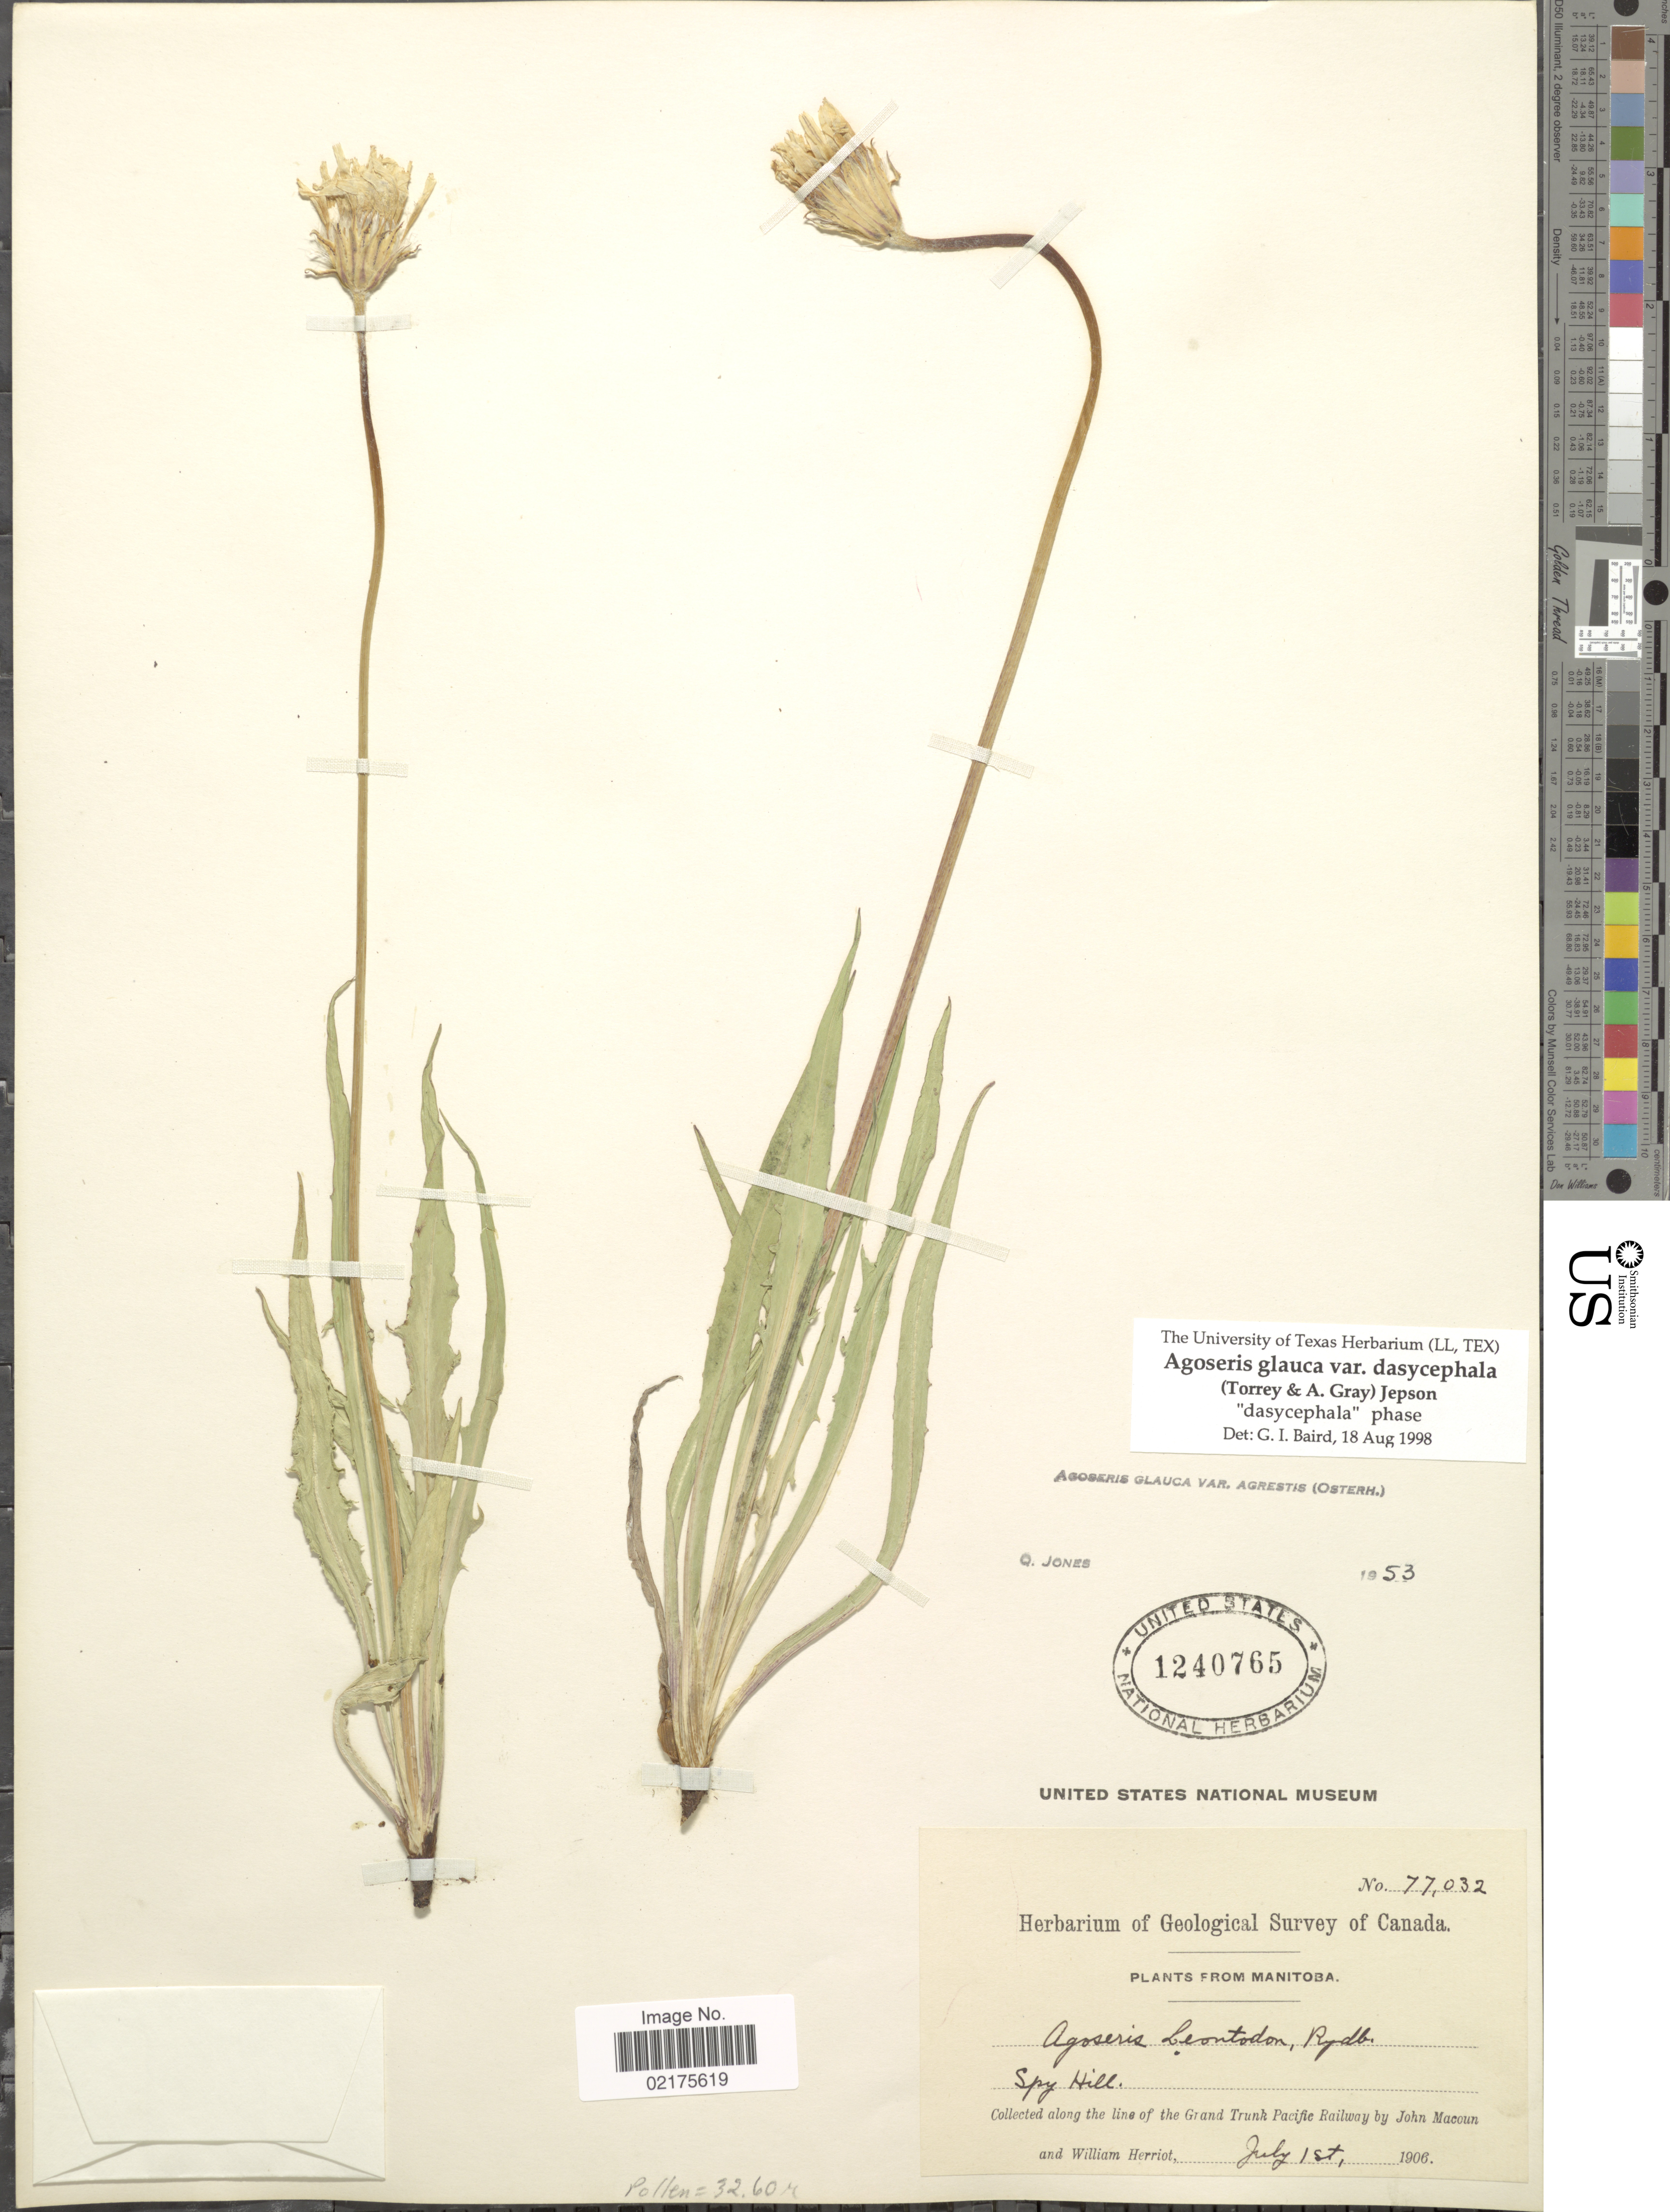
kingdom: Plantae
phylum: Tracheophyta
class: Magnoliopsida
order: Asterales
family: Asteraceae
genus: Agoseris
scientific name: Agoseris glauca var. dasycephala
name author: (Torr. & A. Gray) Jeps.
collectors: J. Macoun & W. Herriot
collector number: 77032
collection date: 1906-07-21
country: Canada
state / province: Manitoba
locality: Spy Hill, along the line of the Grand Trunk Pacific Railway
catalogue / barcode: US 1240765